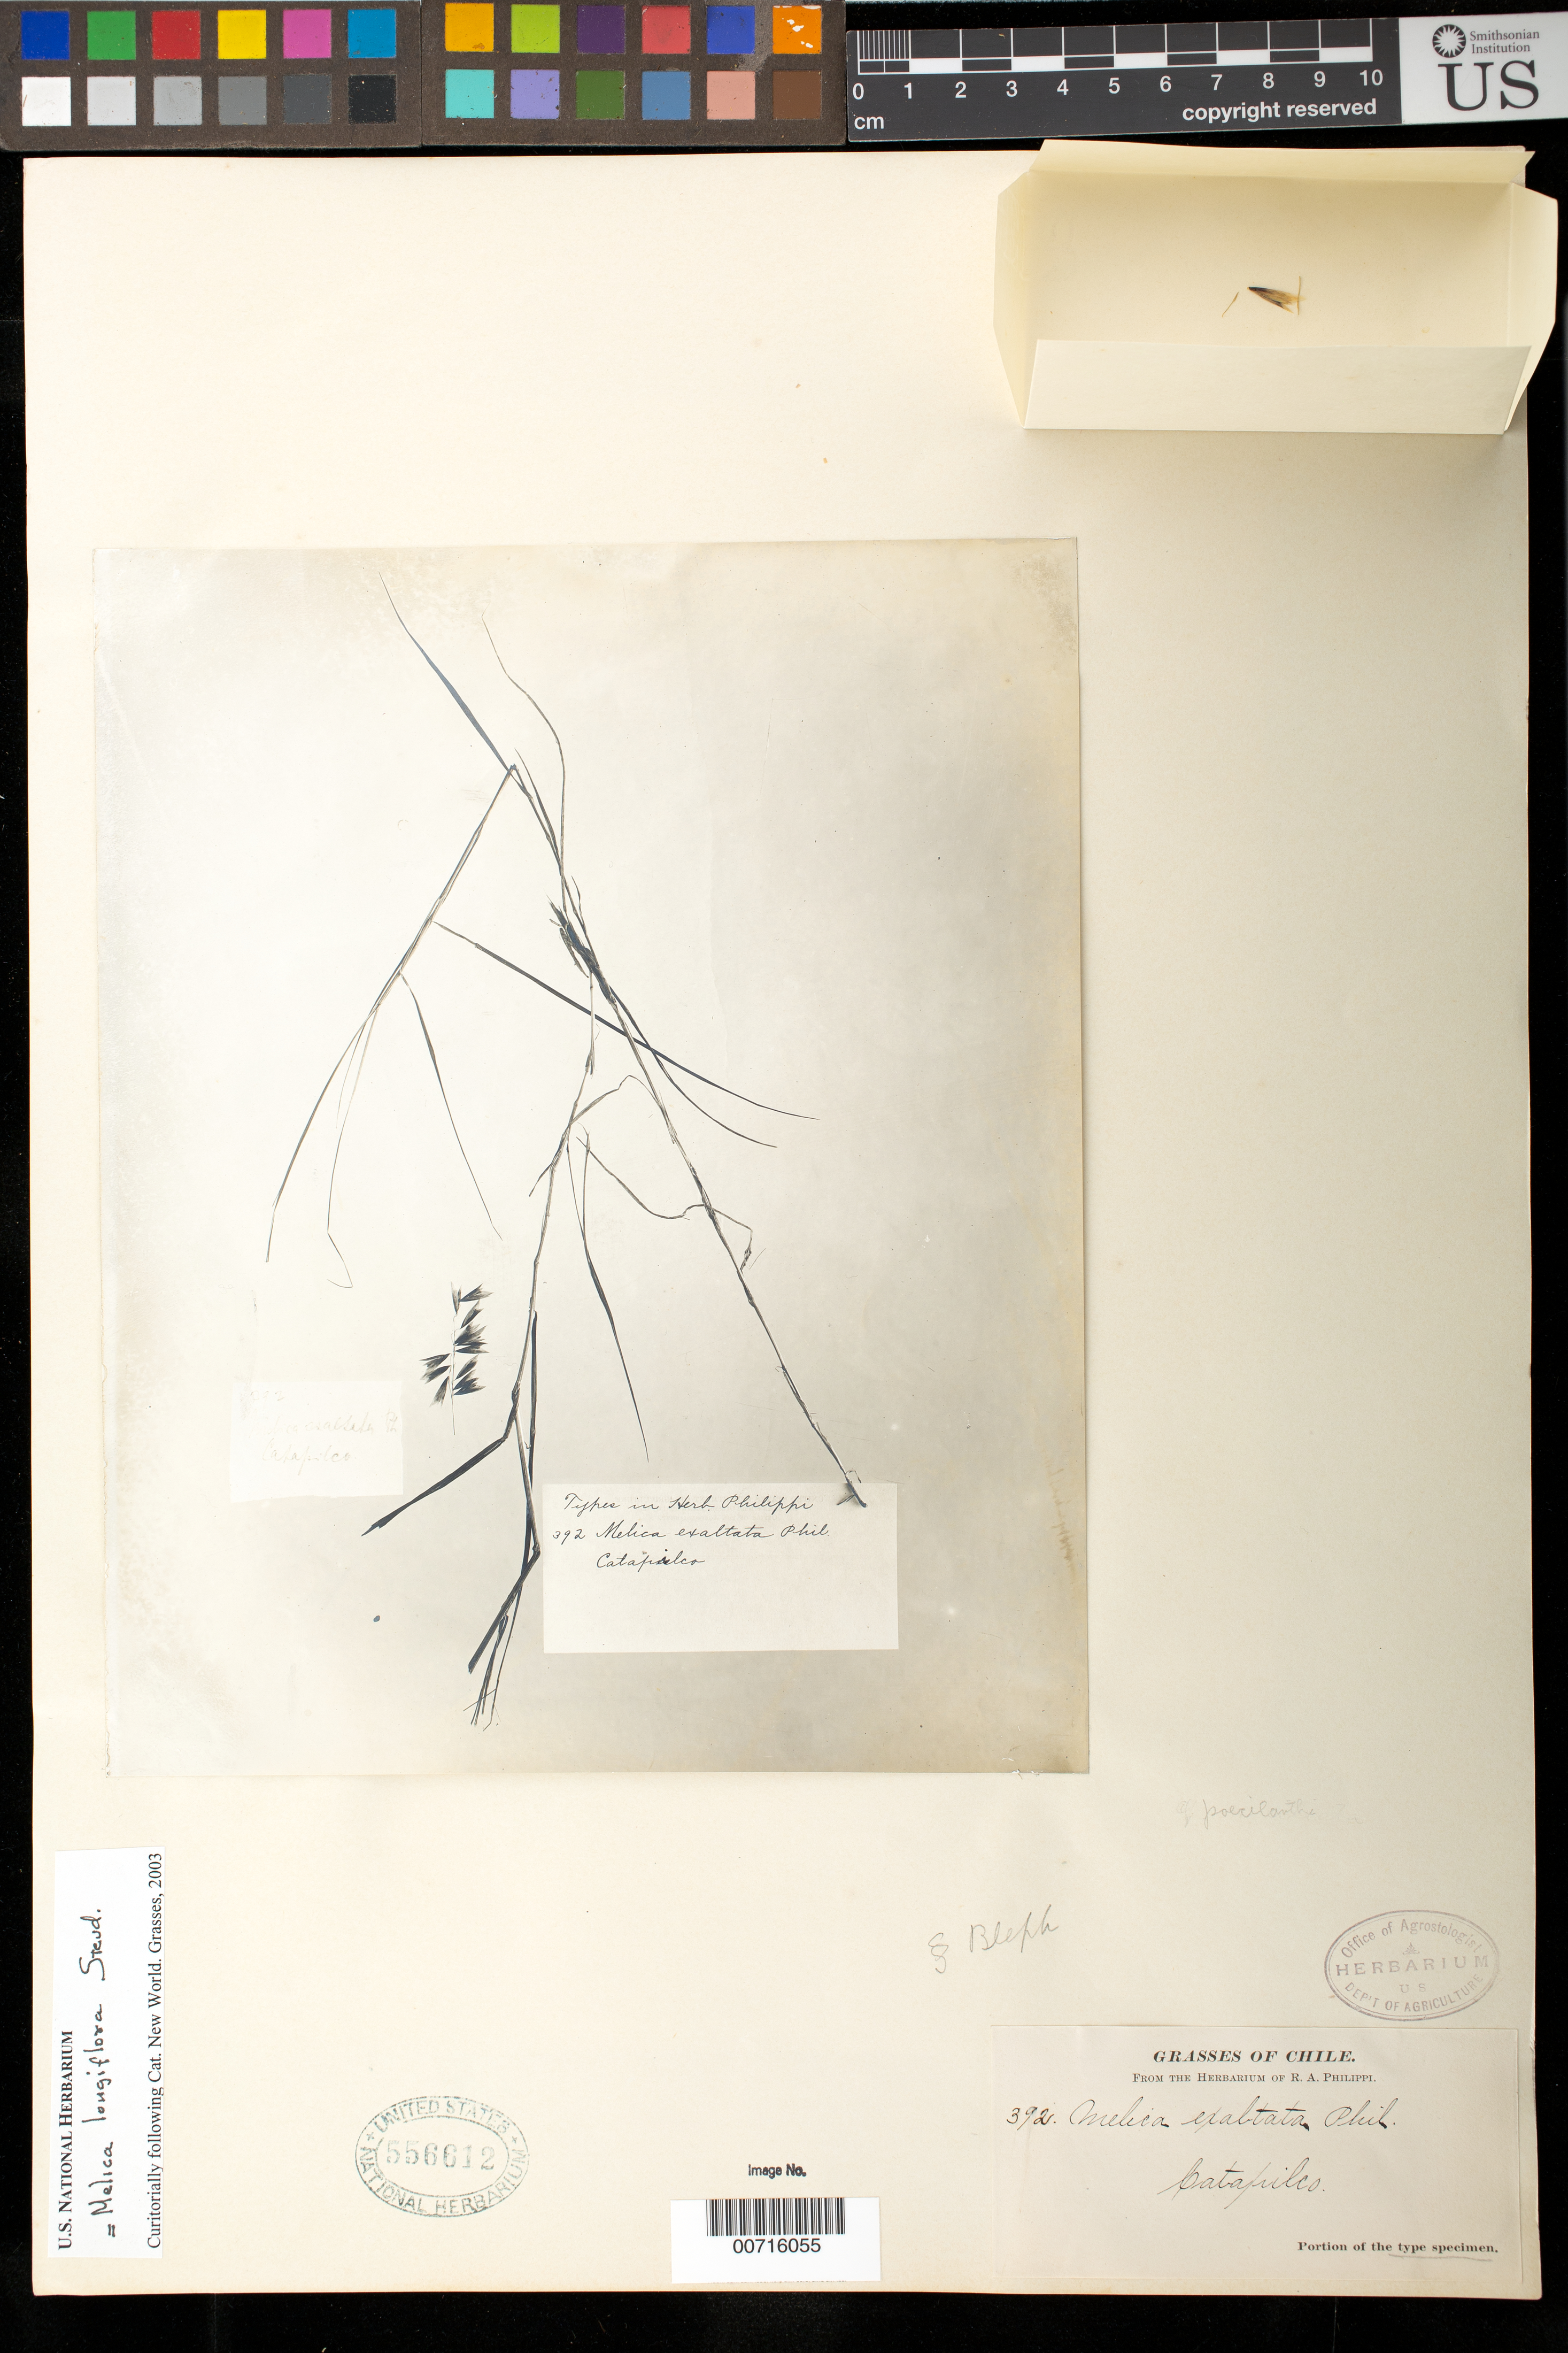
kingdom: Plantae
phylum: Tracheophyta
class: Liliopsida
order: Poales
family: Poaceae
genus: Melica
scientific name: Melica exaltata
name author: Phil.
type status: Type Collection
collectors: ex. herb. R.A. Philippi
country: Chile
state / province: Valparaíso (V)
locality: Catapilco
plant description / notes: Photograph and fragmentary material of type specimen ex herb. R.A. Philippi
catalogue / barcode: US 556612